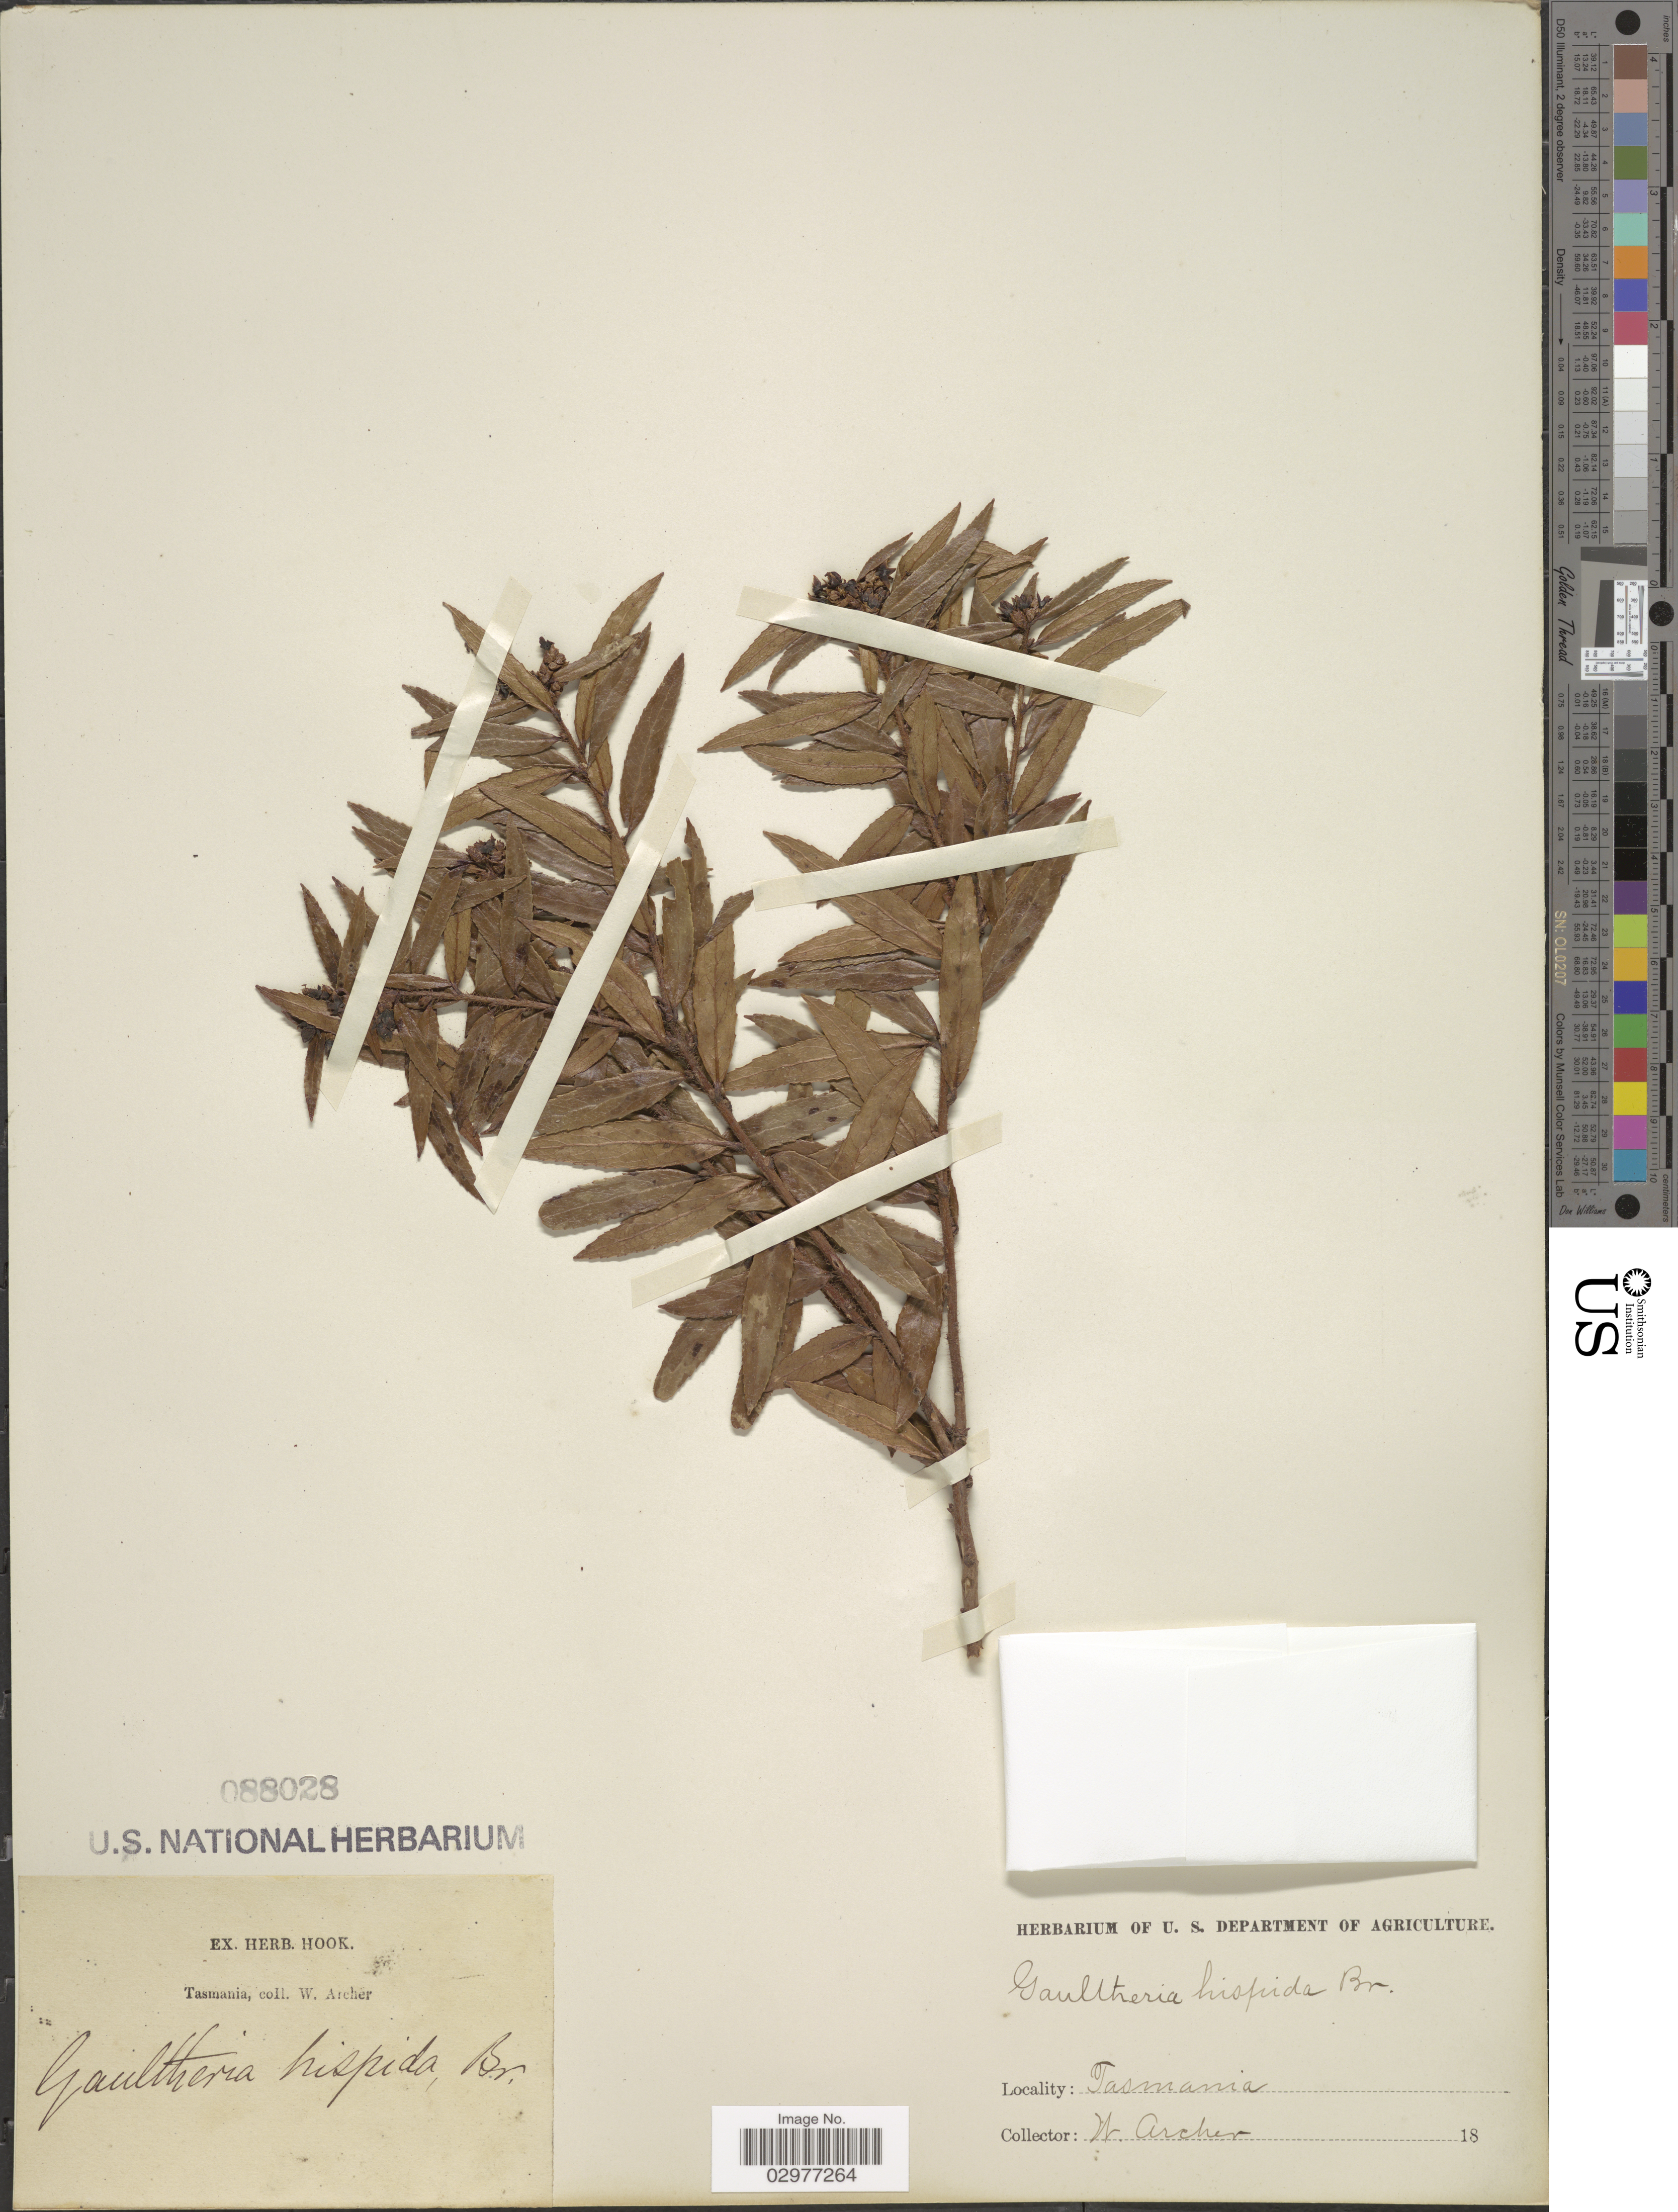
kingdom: Plantae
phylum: Tracheophyta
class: Magnoliopsida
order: Ericales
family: Ericaceae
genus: Gaultheria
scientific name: Gaultheria hispida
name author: R. Br.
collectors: W. Archer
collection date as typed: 18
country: Australia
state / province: Tasmania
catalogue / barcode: US 88028